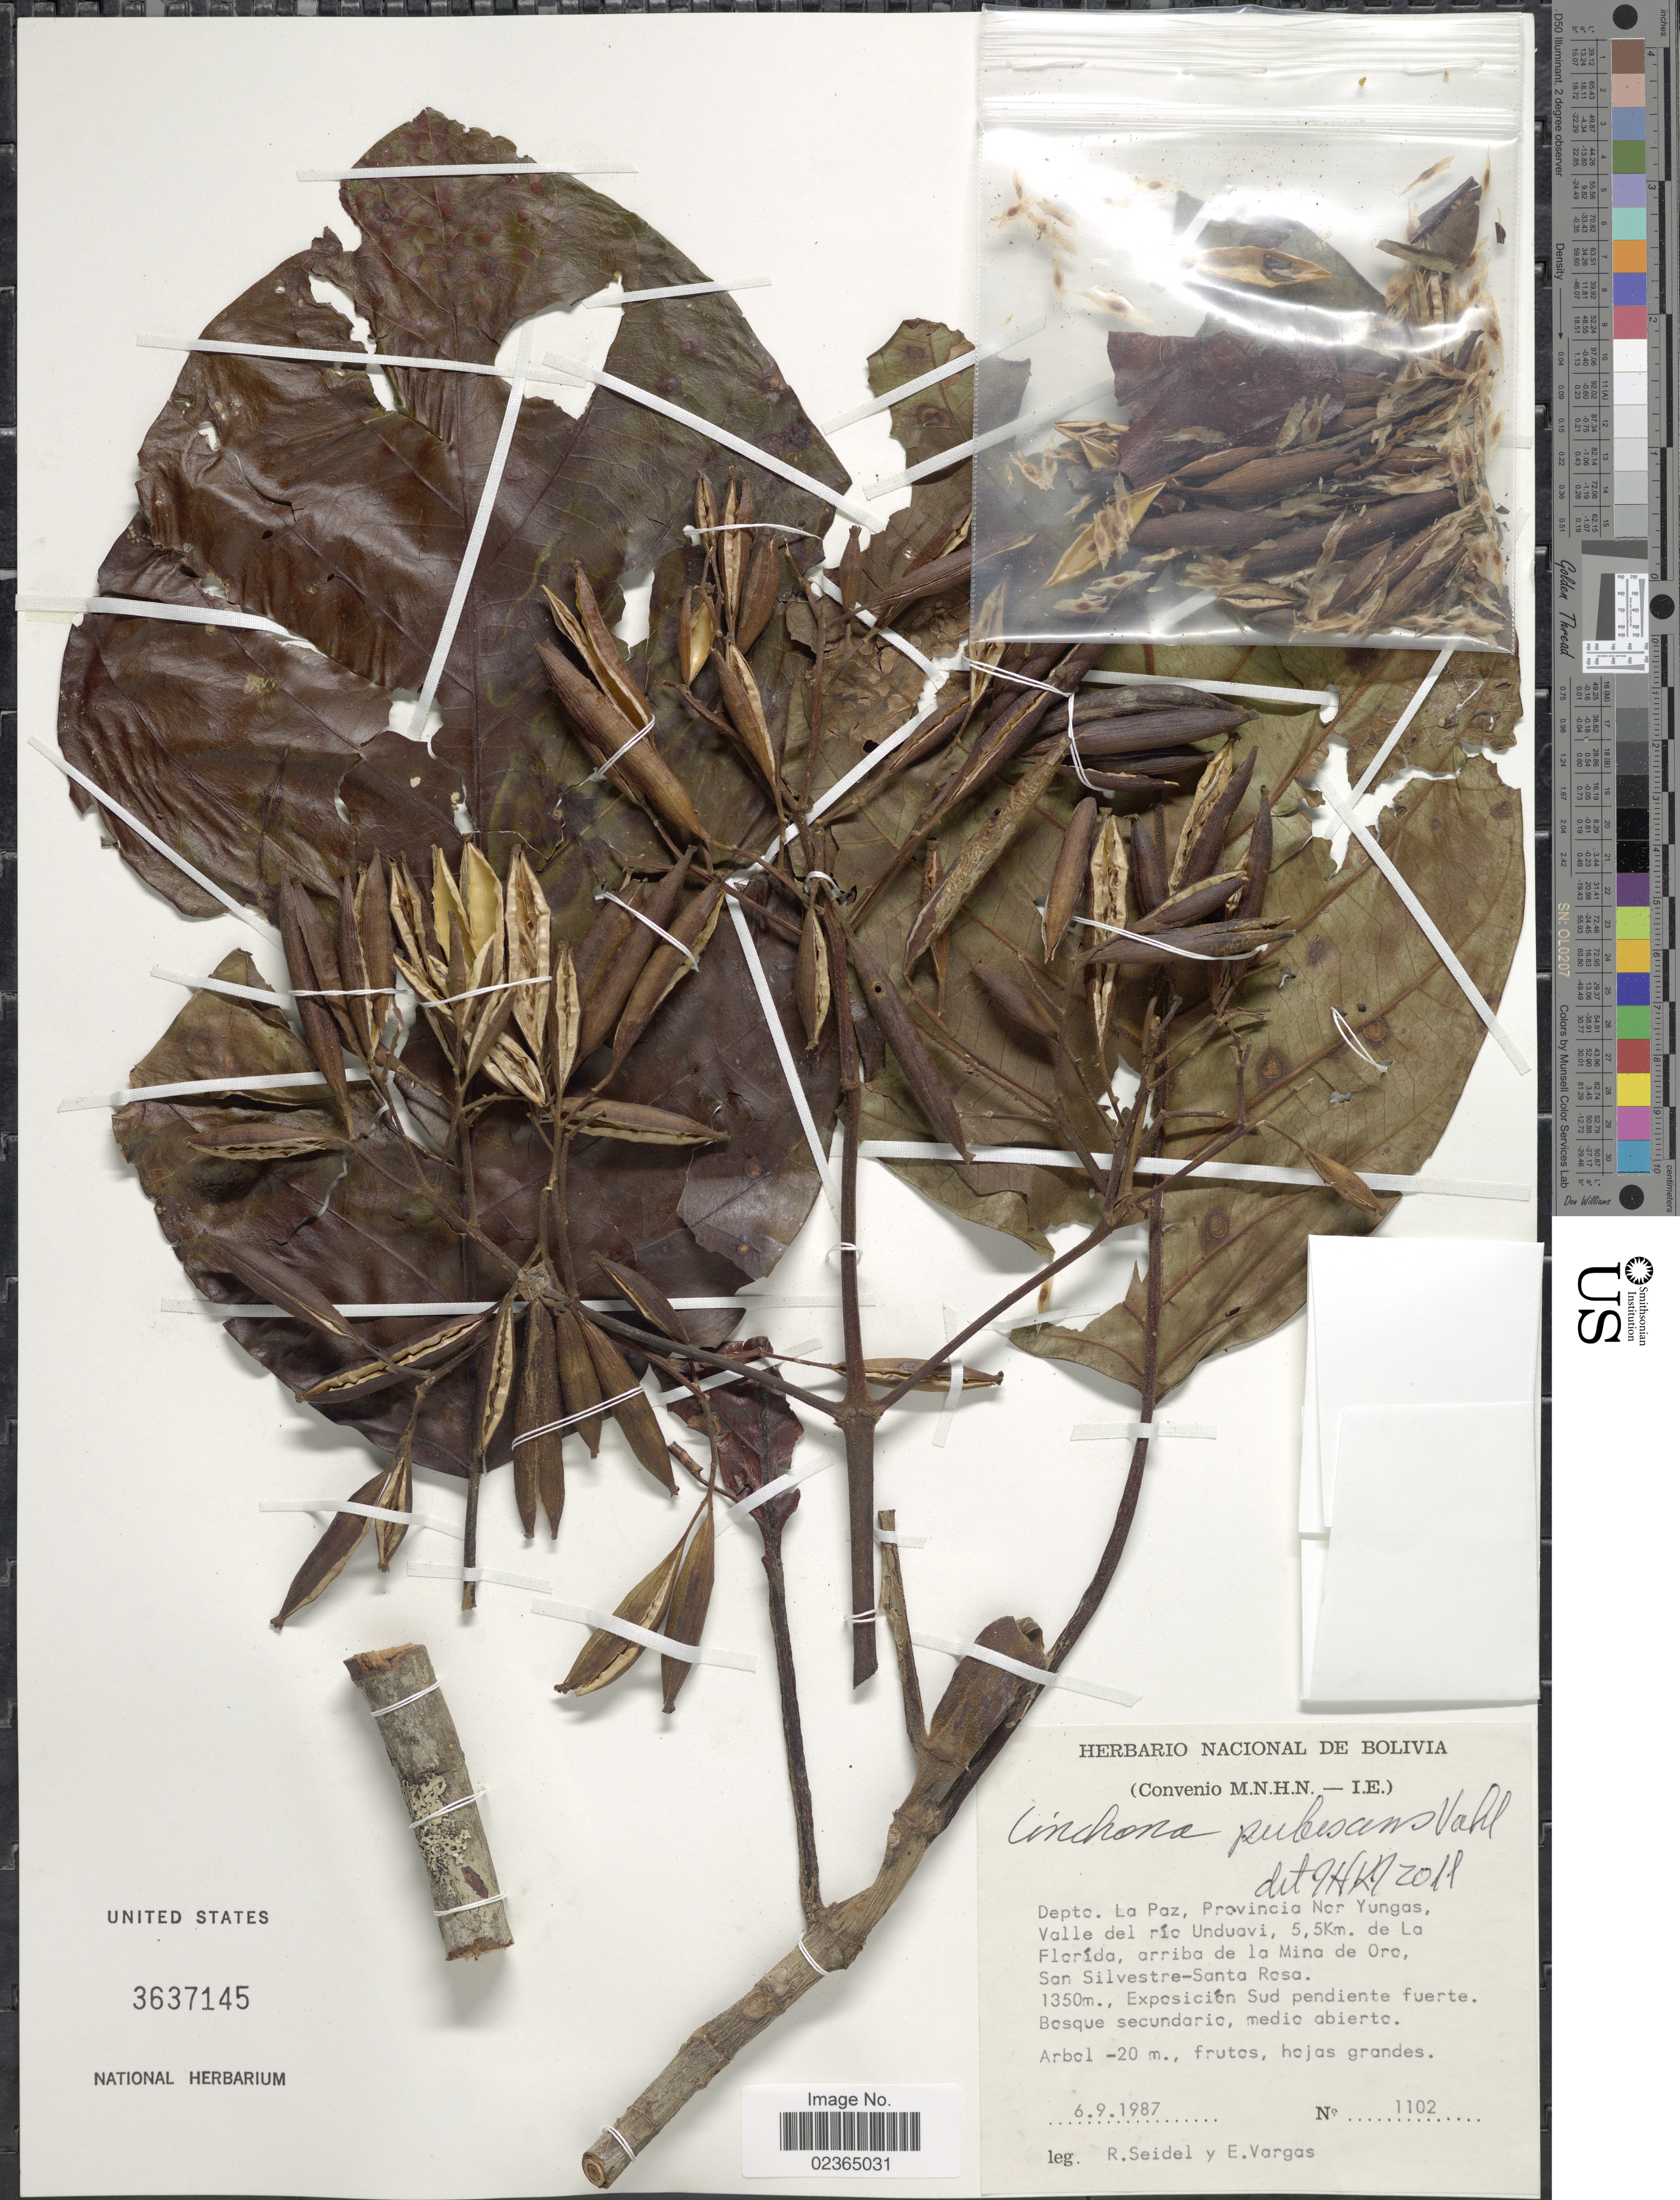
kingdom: Plantae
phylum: Tracheophyta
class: Magnoliopsida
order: Gentianales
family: Rubiaceae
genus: Cinchona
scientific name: Cinchona pubescens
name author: Vahl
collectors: R. Seidel & E. Vargas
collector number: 1102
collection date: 1987-09-06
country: Bolivia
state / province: La Paz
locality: Provincia Nor Yungas, Valle del río Unduavi, 5,5Km. de La Florída, arriba de la Mina de Oro, San Silvestre-Santa Rosa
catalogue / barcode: US 3637145